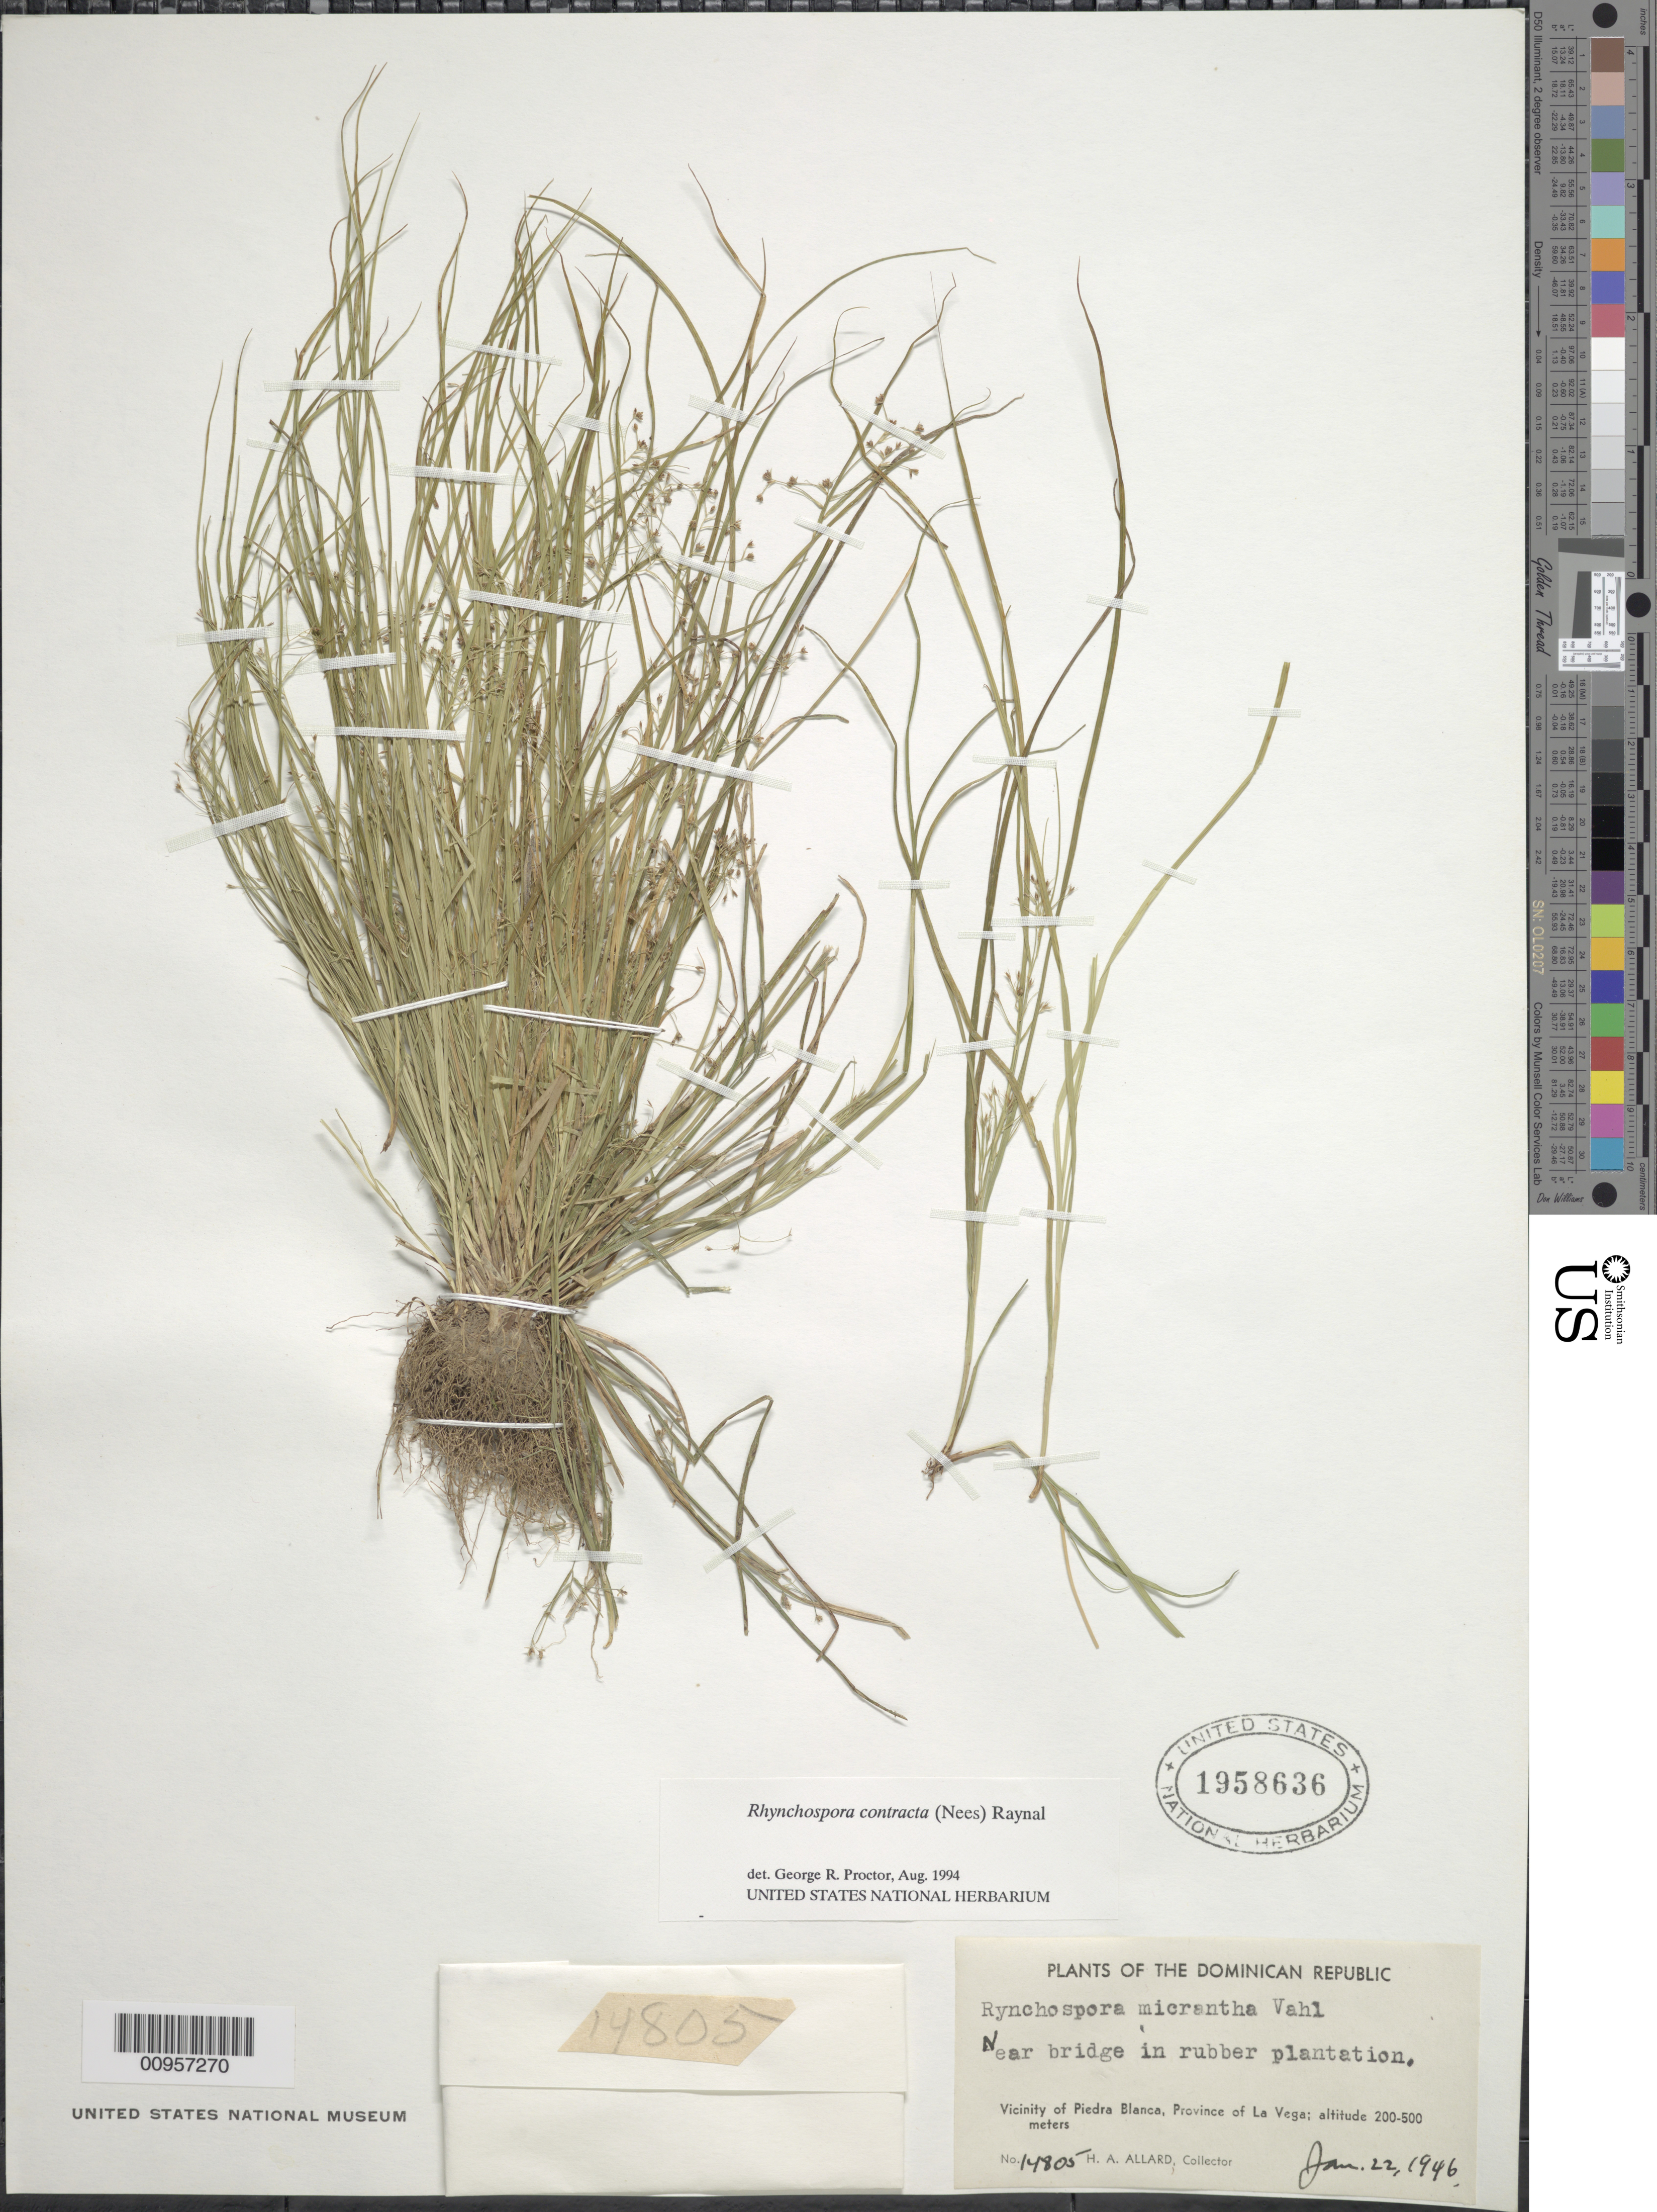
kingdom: Plantae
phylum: Tracheophyta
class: Liliopsida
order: Poales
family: Cyperaceae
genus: Rhynchospora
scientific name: Rhynchospora contracta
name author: (Nees) J. Raynal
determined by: Proctor, G. R.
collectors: H. A. Allard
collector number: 14805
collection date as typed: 22 Jan 1946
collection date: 1946-01-22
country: Dominican Republic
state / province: La Vega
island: Hispaniola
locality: Vicinity of Piedra Blanca, near bridge in rubber propagation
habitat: Near bridge in rubber plantation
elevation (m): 200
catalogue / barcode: US 1958636